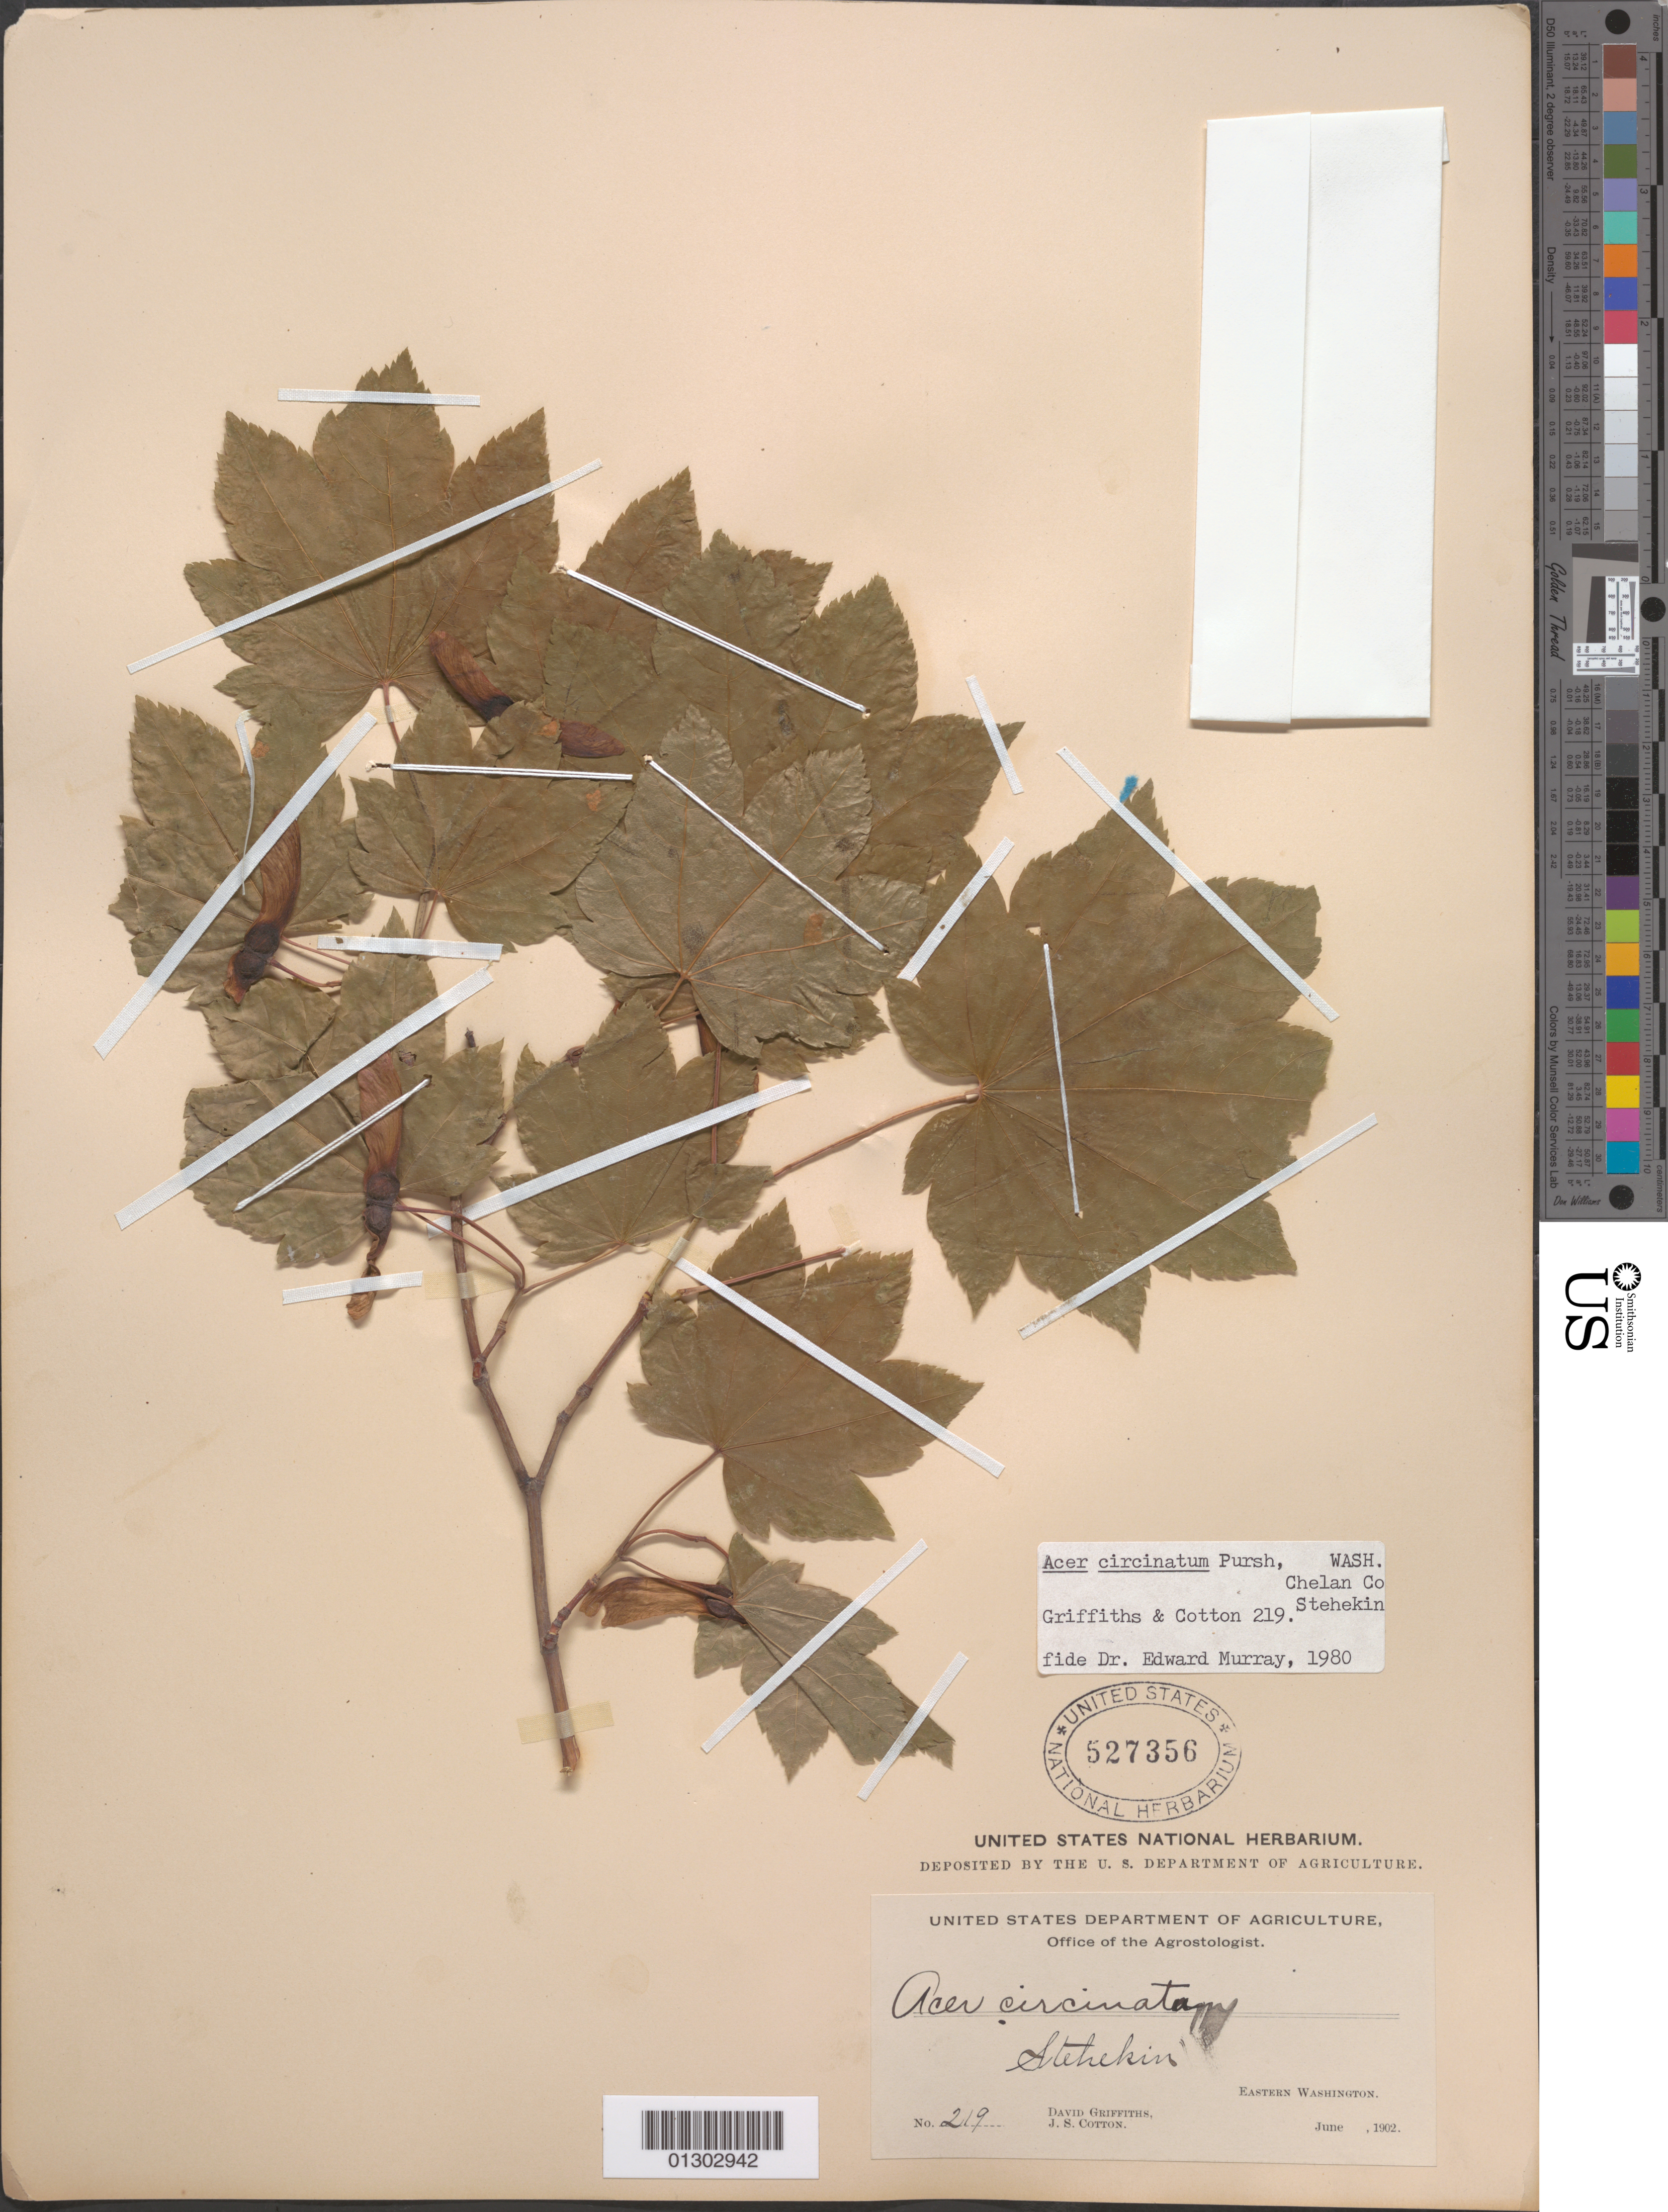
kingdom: Plantae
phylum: Tracheophyta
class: Magnoliopsida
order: Sapindales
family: Sapindaceae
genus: Acer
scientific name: Acer circinatum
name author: Pursh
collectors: D. Griffiths & J. S. Cotton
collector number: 219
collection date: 1902-06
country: United States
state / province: Washington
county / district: Chelan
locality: Stehekin.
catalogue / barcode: US 527356